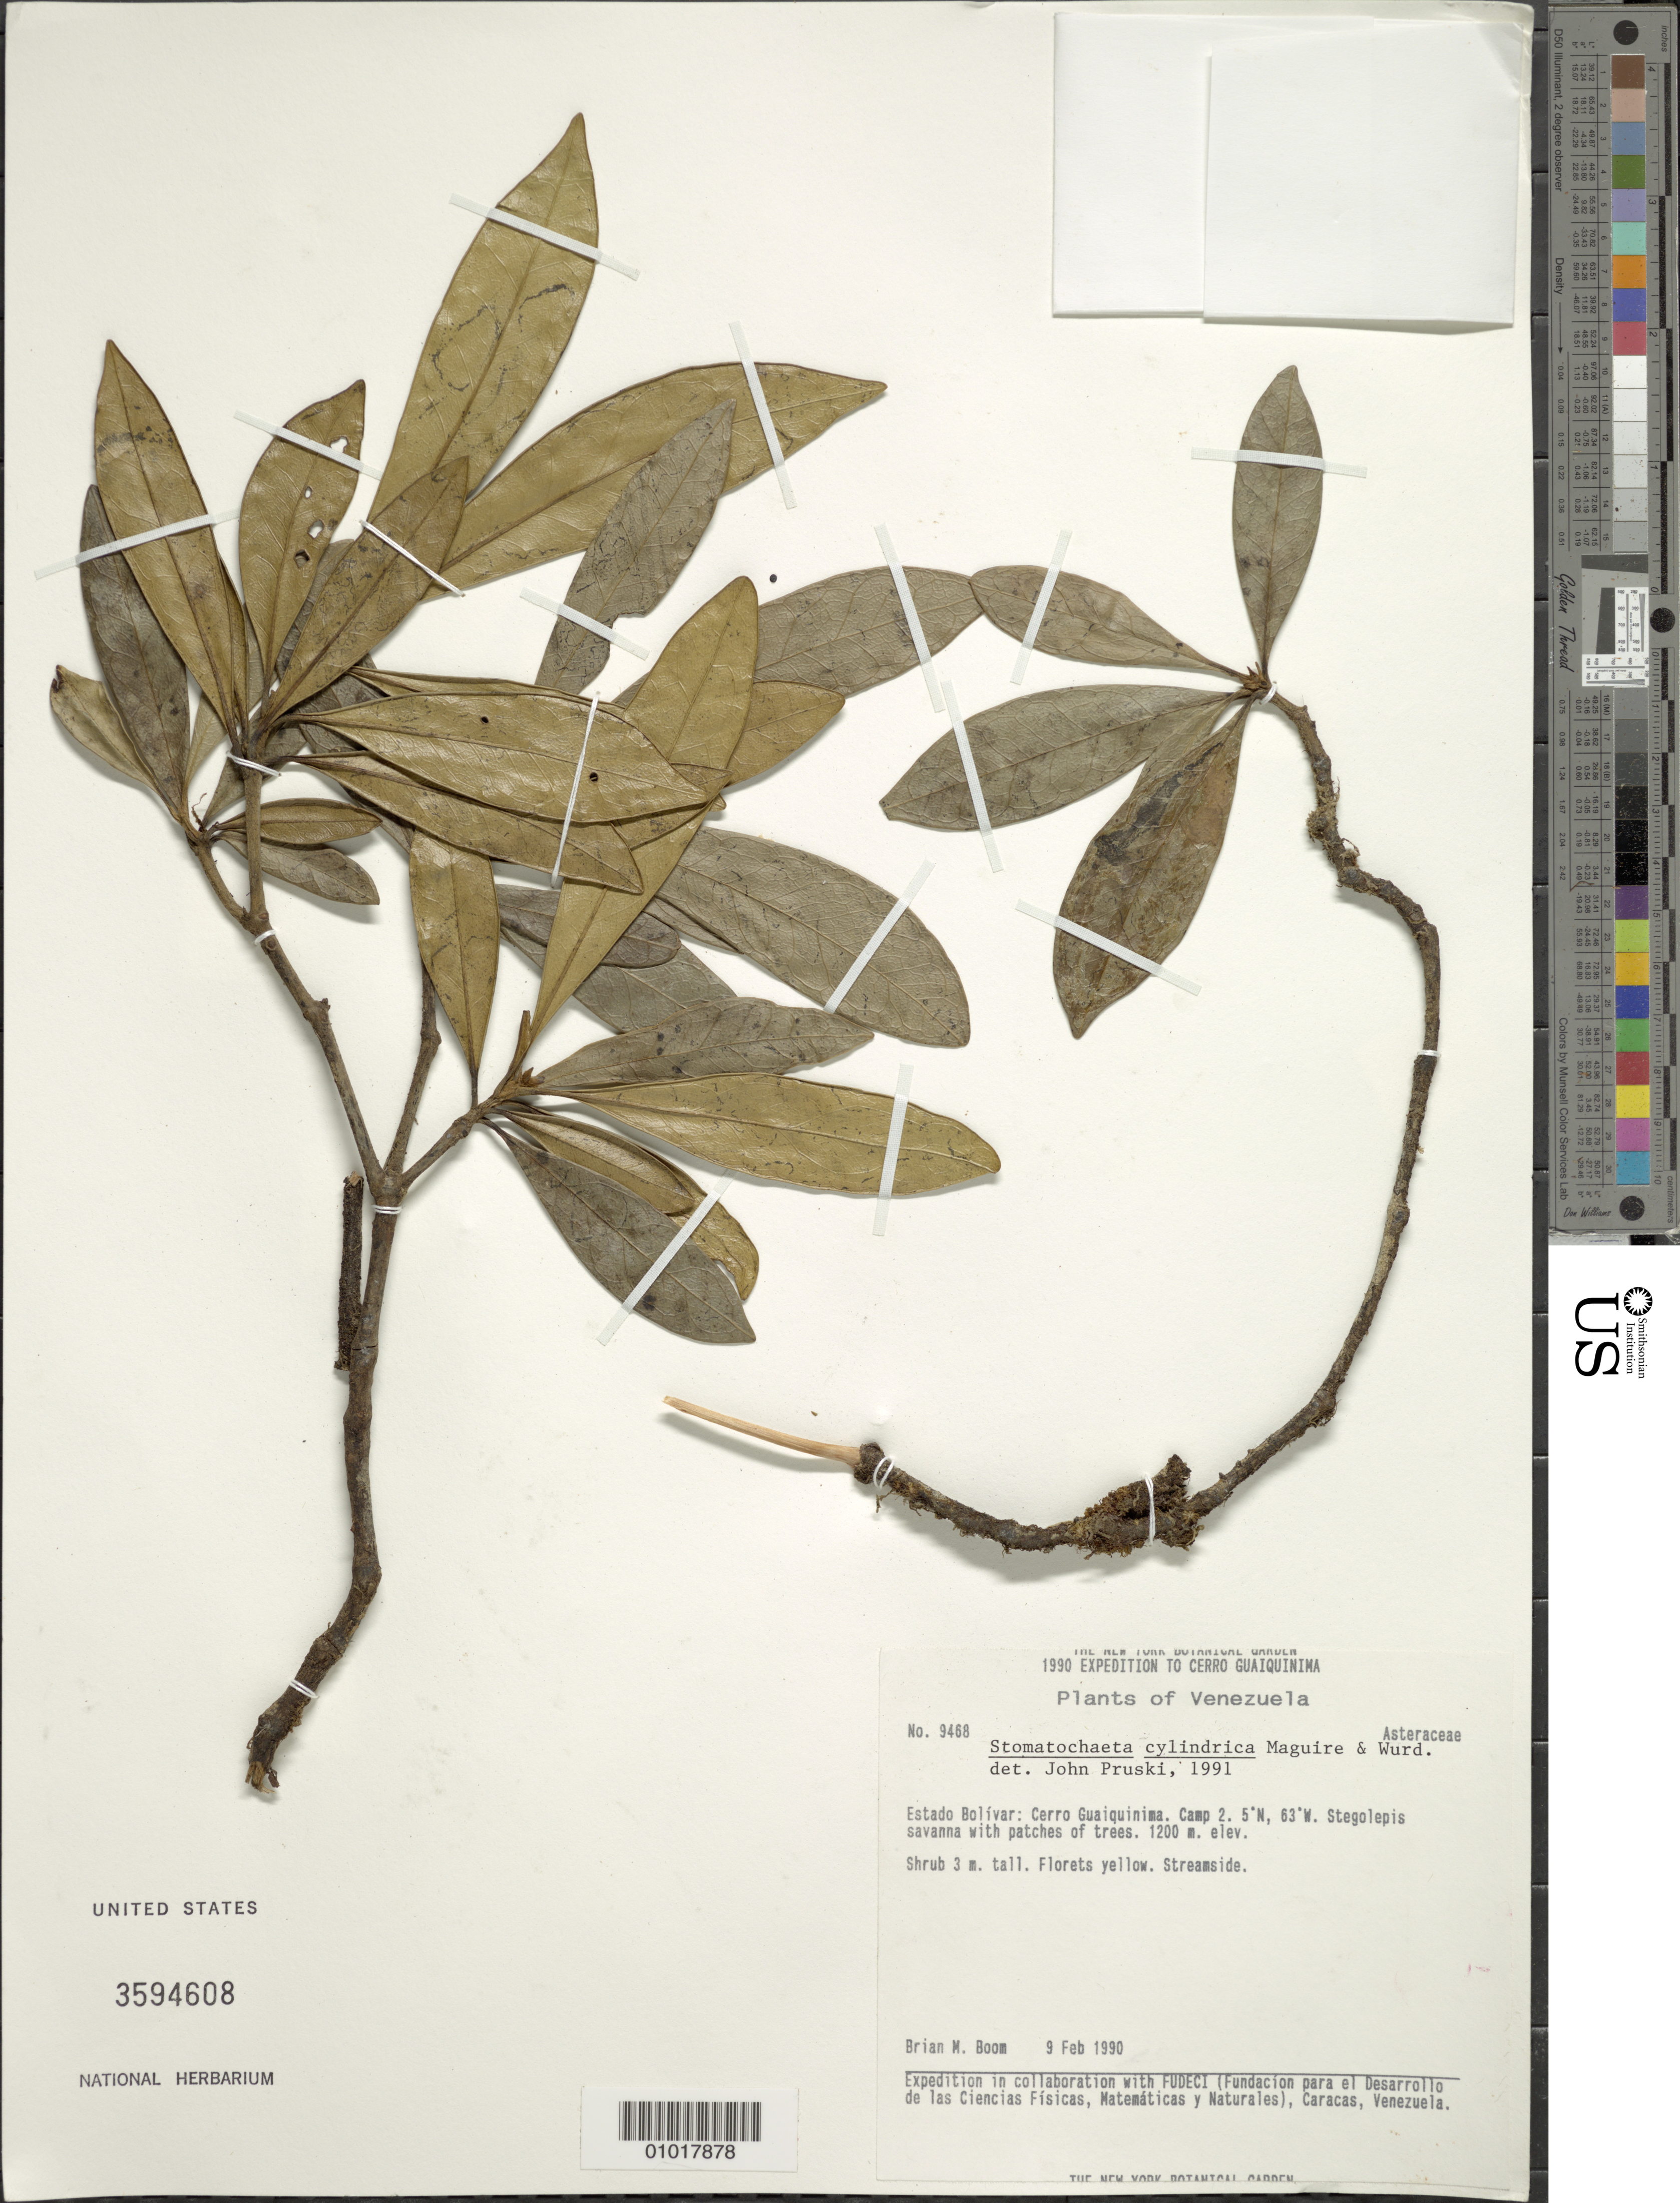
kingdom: Plantae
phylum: Tracheophyta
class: Magnoliopsida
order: Asterales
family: Asteraceae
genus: Stomatochaeta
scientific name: Stomatochaeta cylindrica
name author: Maguire & Wurdack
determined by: Pruski, J. F.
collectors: B. M. Boom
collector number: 9468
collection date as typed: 9-Feb-90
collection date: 1990-02-09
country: Venezuela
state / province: Bolívar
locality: Cerro Gauiquinima, Camp 2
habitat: Stegolepis savanna with patches of trees.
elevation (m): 1200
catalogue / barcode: US 3594608